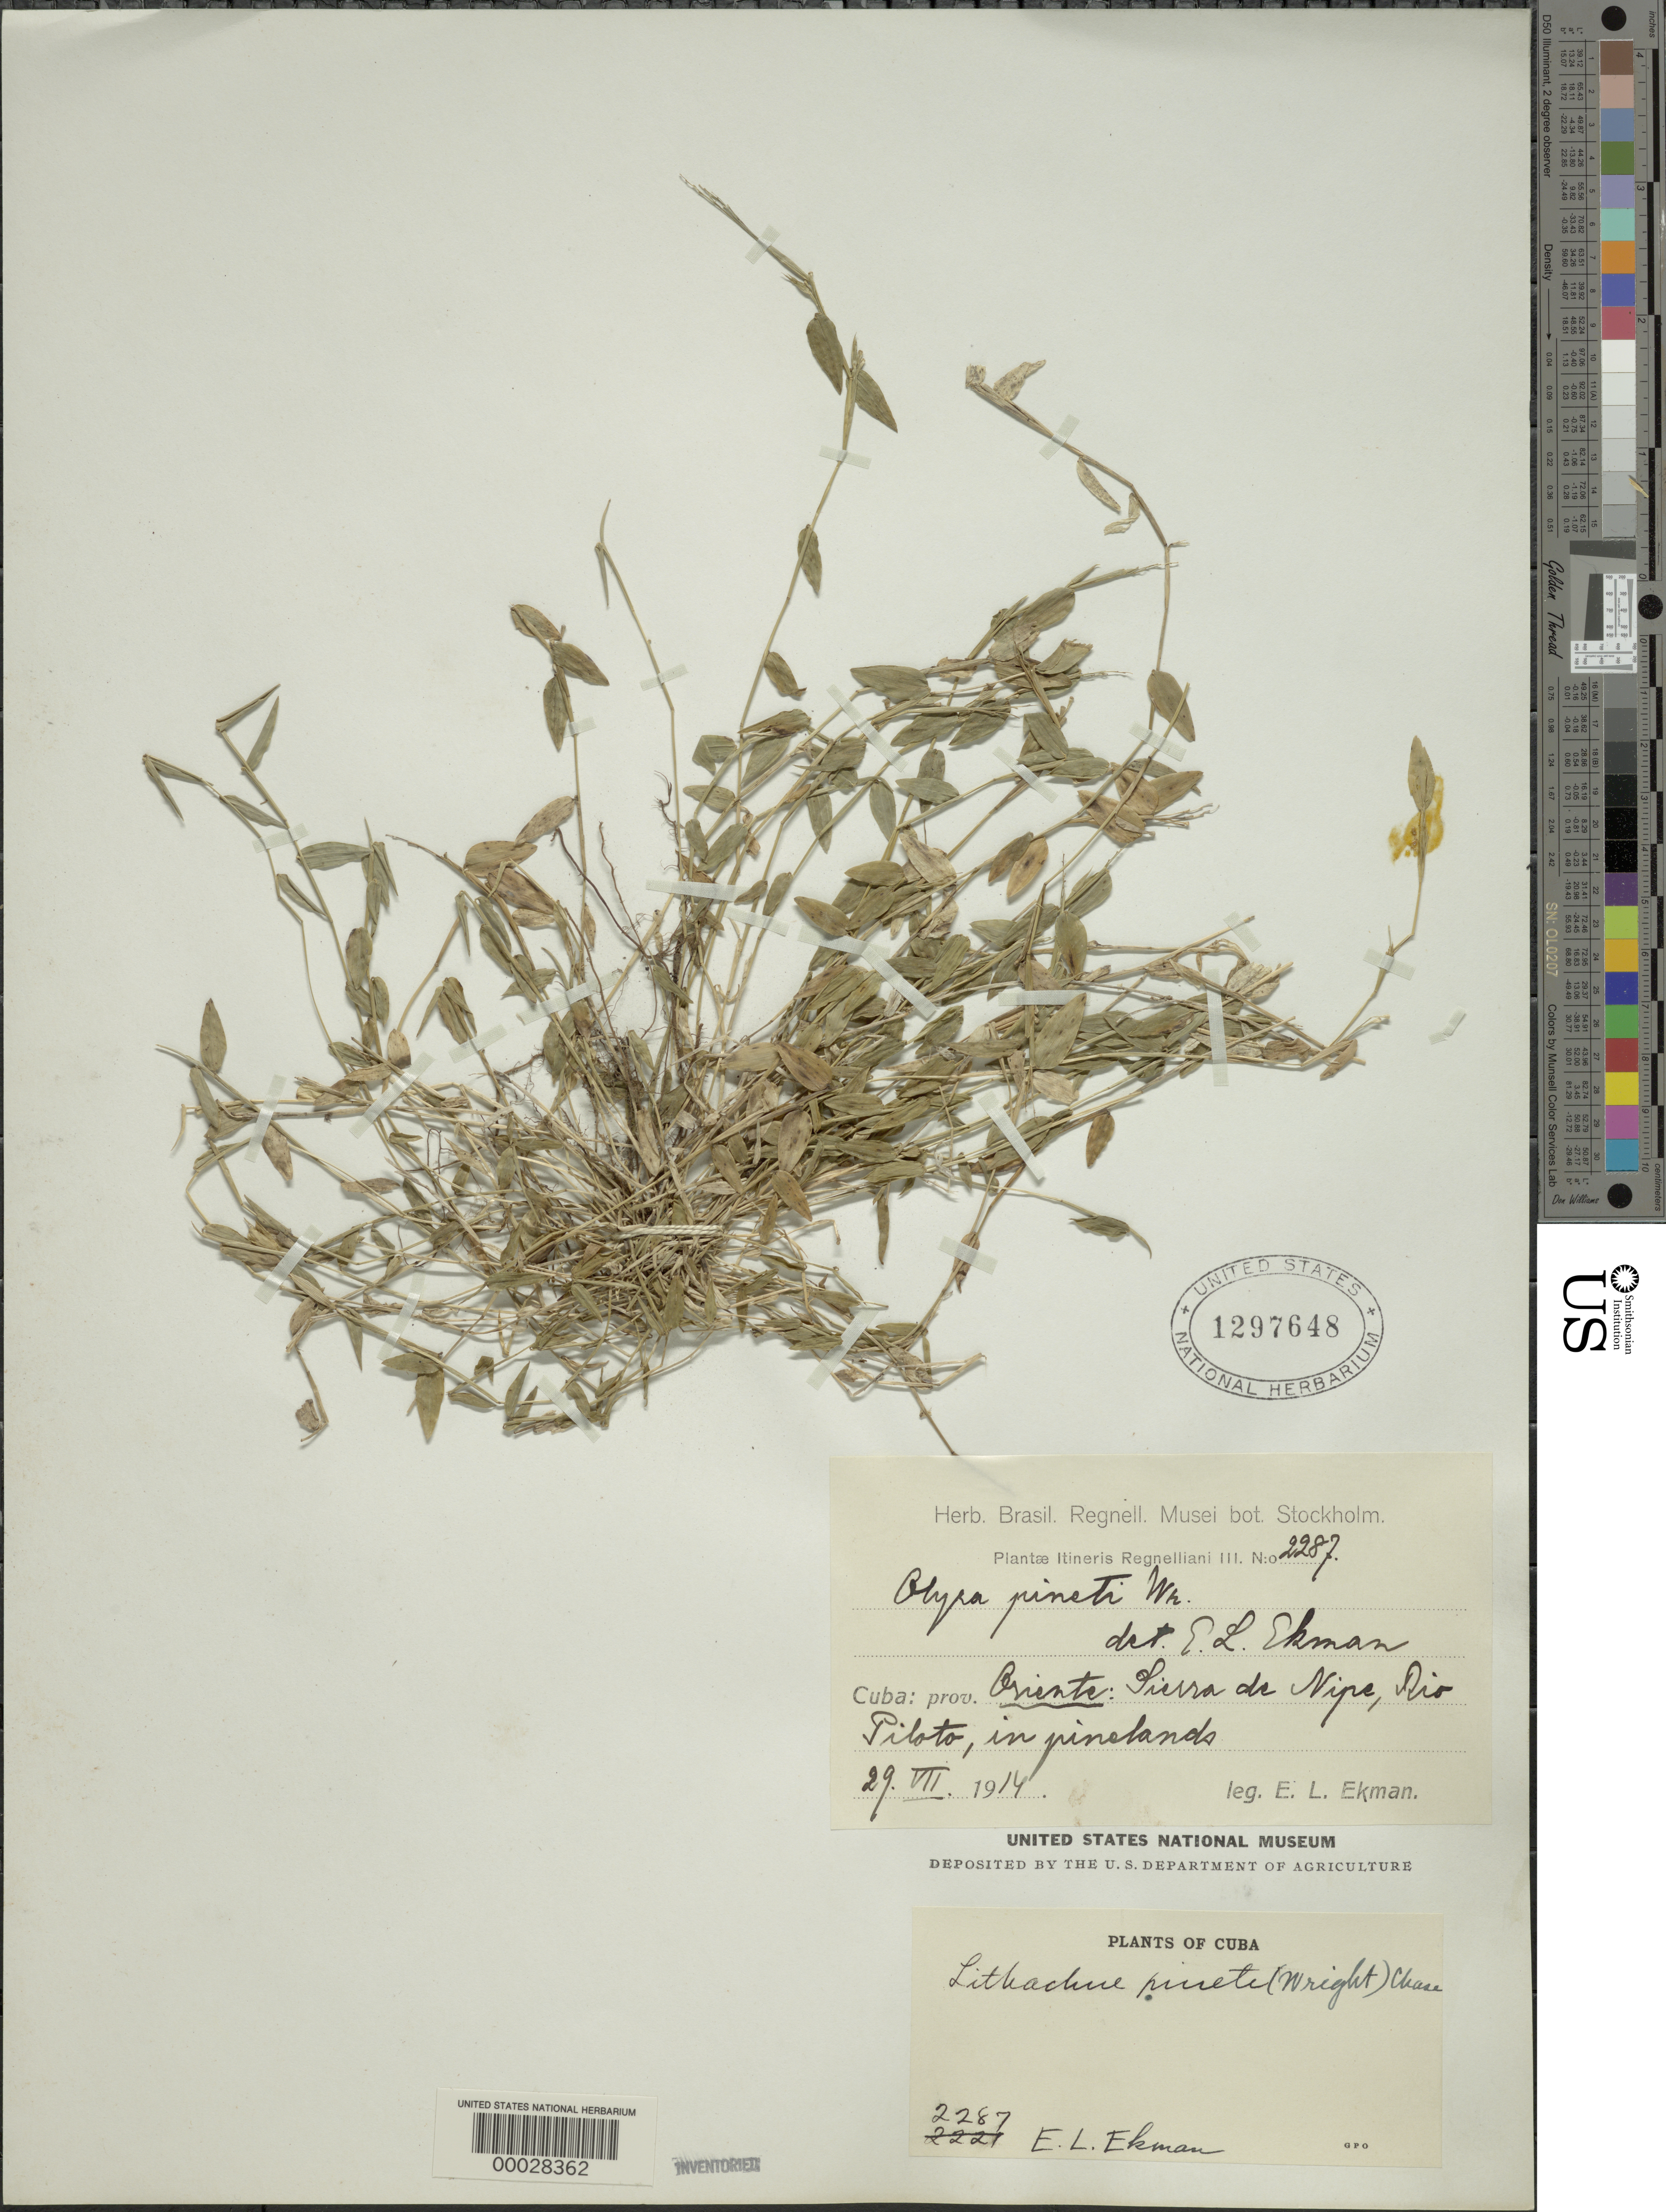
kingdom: Plantae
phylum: Tracheophyta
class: Liliopsida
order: Poales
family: Poaceae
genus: Lithachne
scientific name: Lithachne pineti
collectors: E. L. Ekman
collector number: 2287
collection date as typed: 29 Jul 1914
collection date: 1914-07-29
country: Cuba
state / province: Oriente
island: Greater Antilles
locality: Sierra de nipe, rio piloto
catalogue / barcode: US 1297648